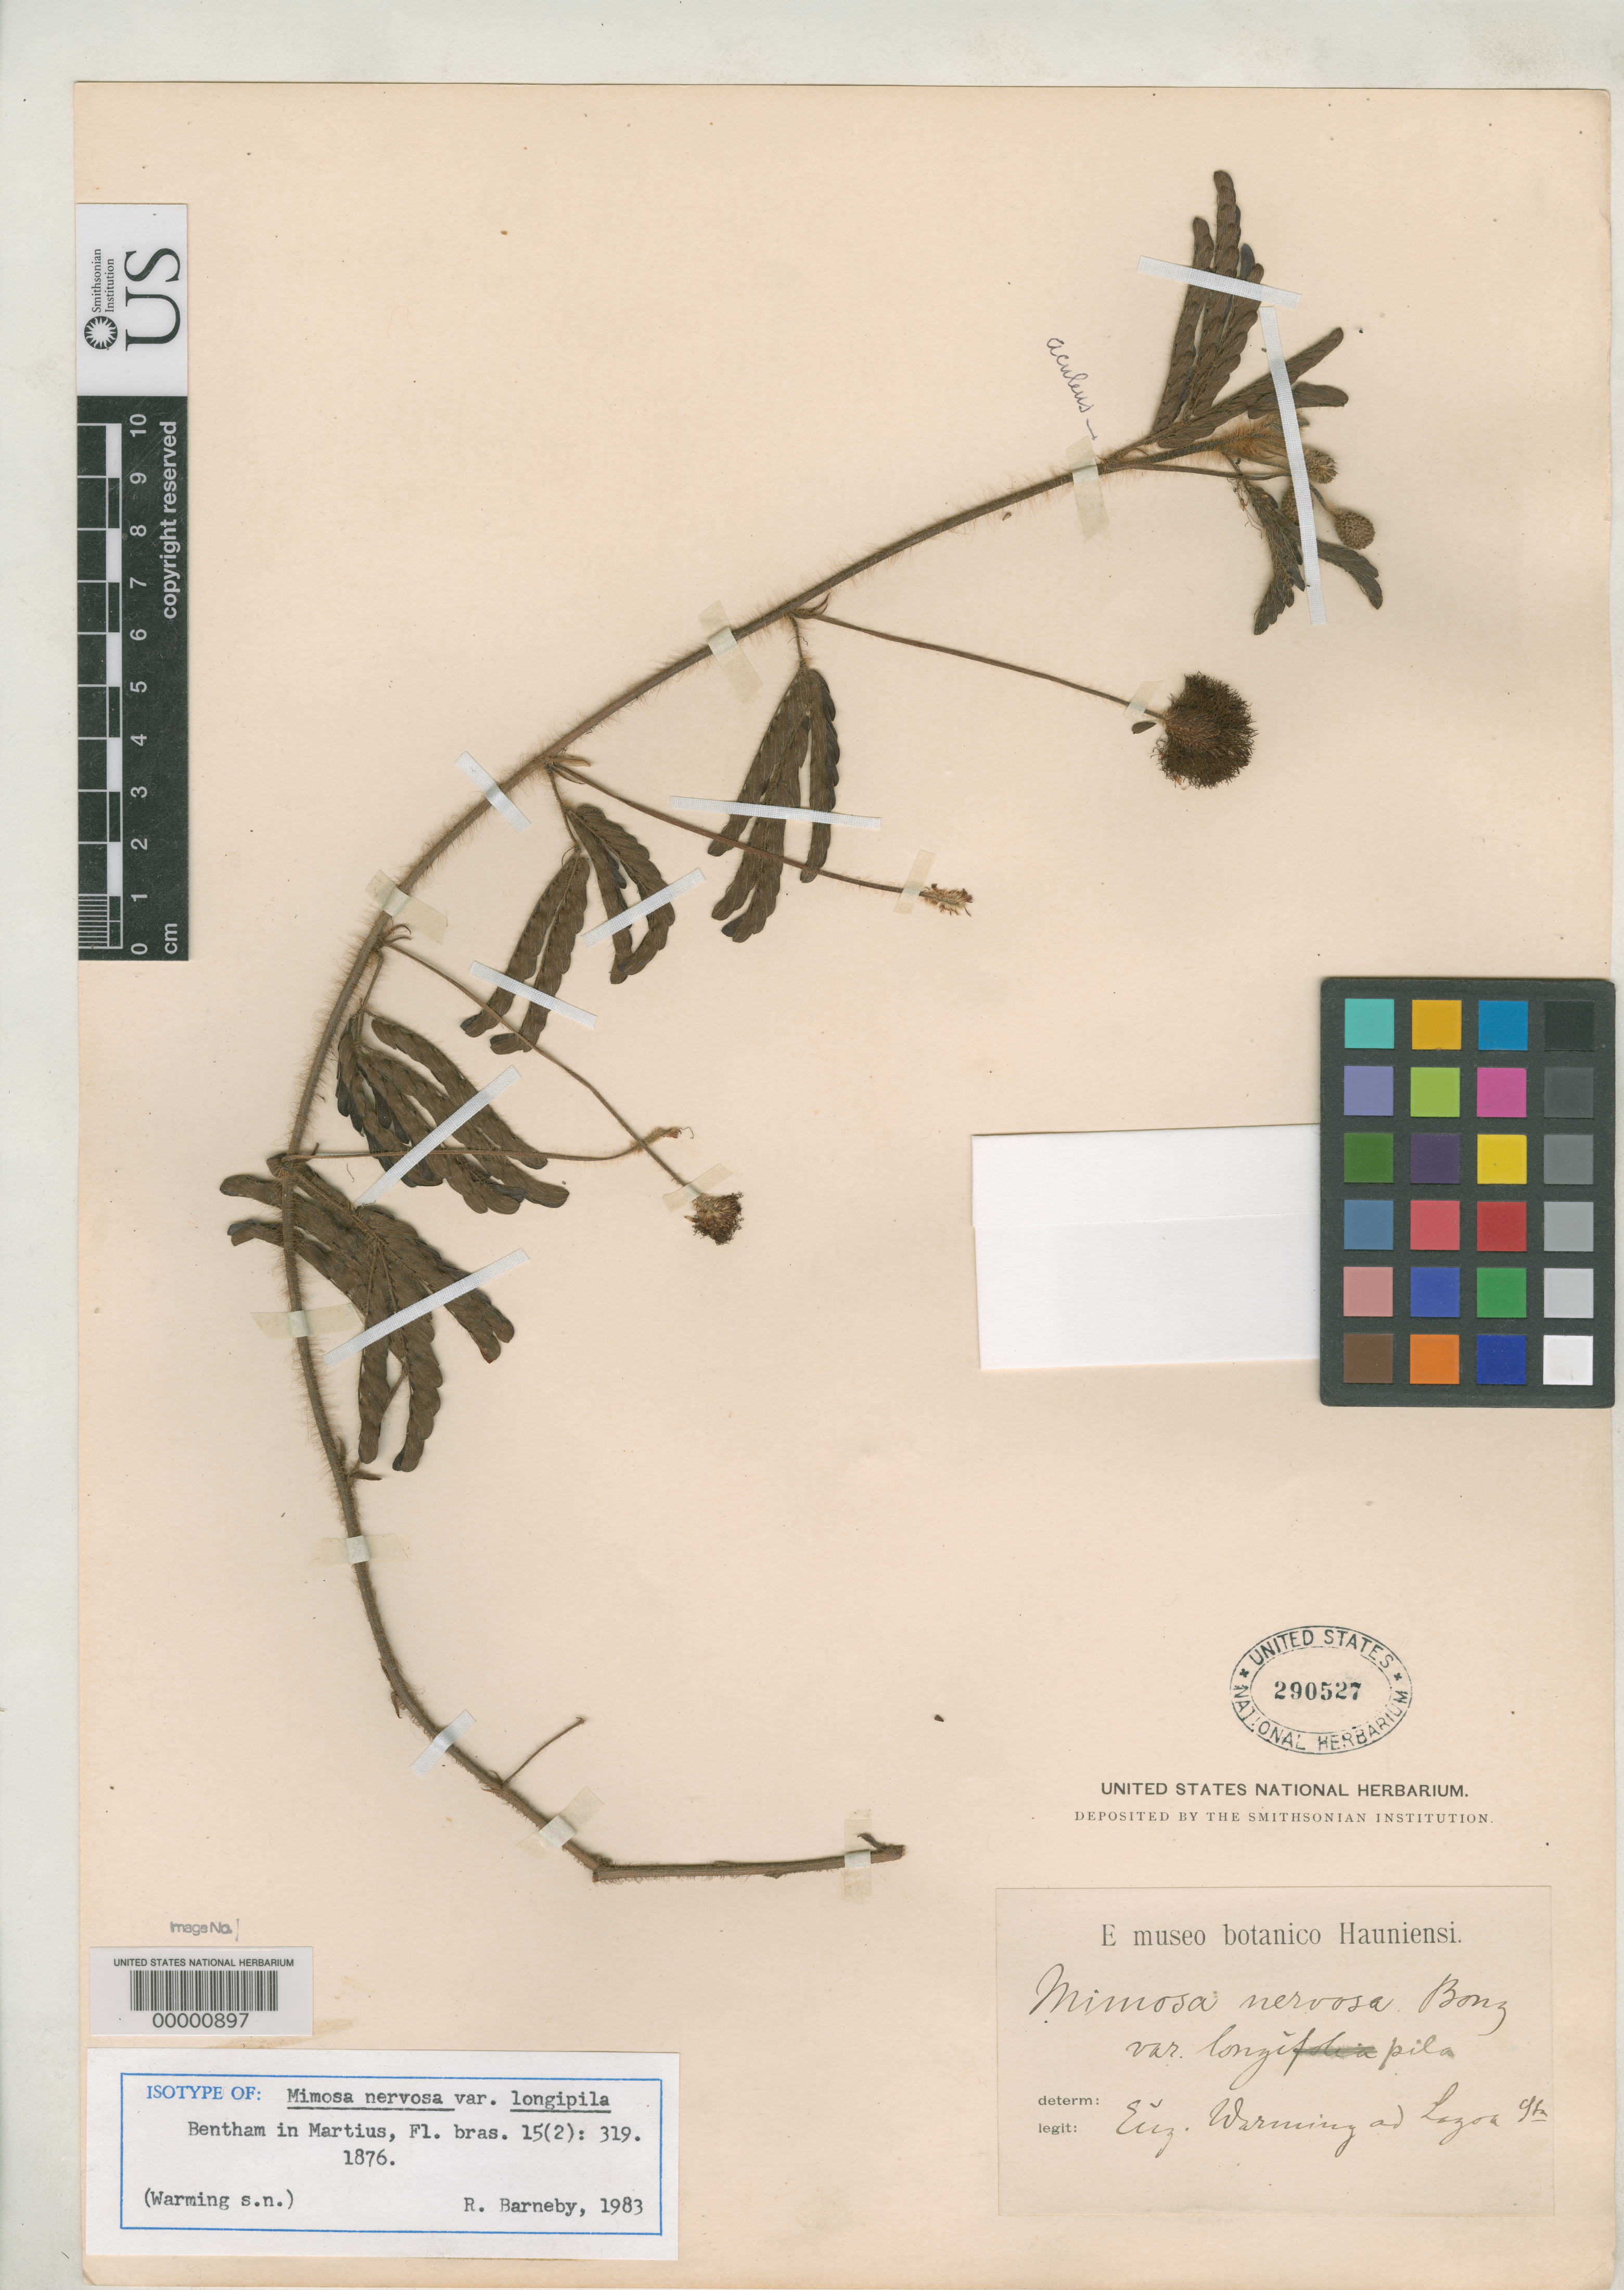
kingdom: Plantae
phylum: Tracheophyta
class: Magnoliopsida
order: Fabales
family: Fabaceae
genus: Mimosa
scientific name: Mimosa nervosa var. longipila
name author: Benth. in Mart.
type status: Isotype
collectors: E. Warming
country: Brazil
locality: Lagoa Santa.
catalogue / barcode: US 290527